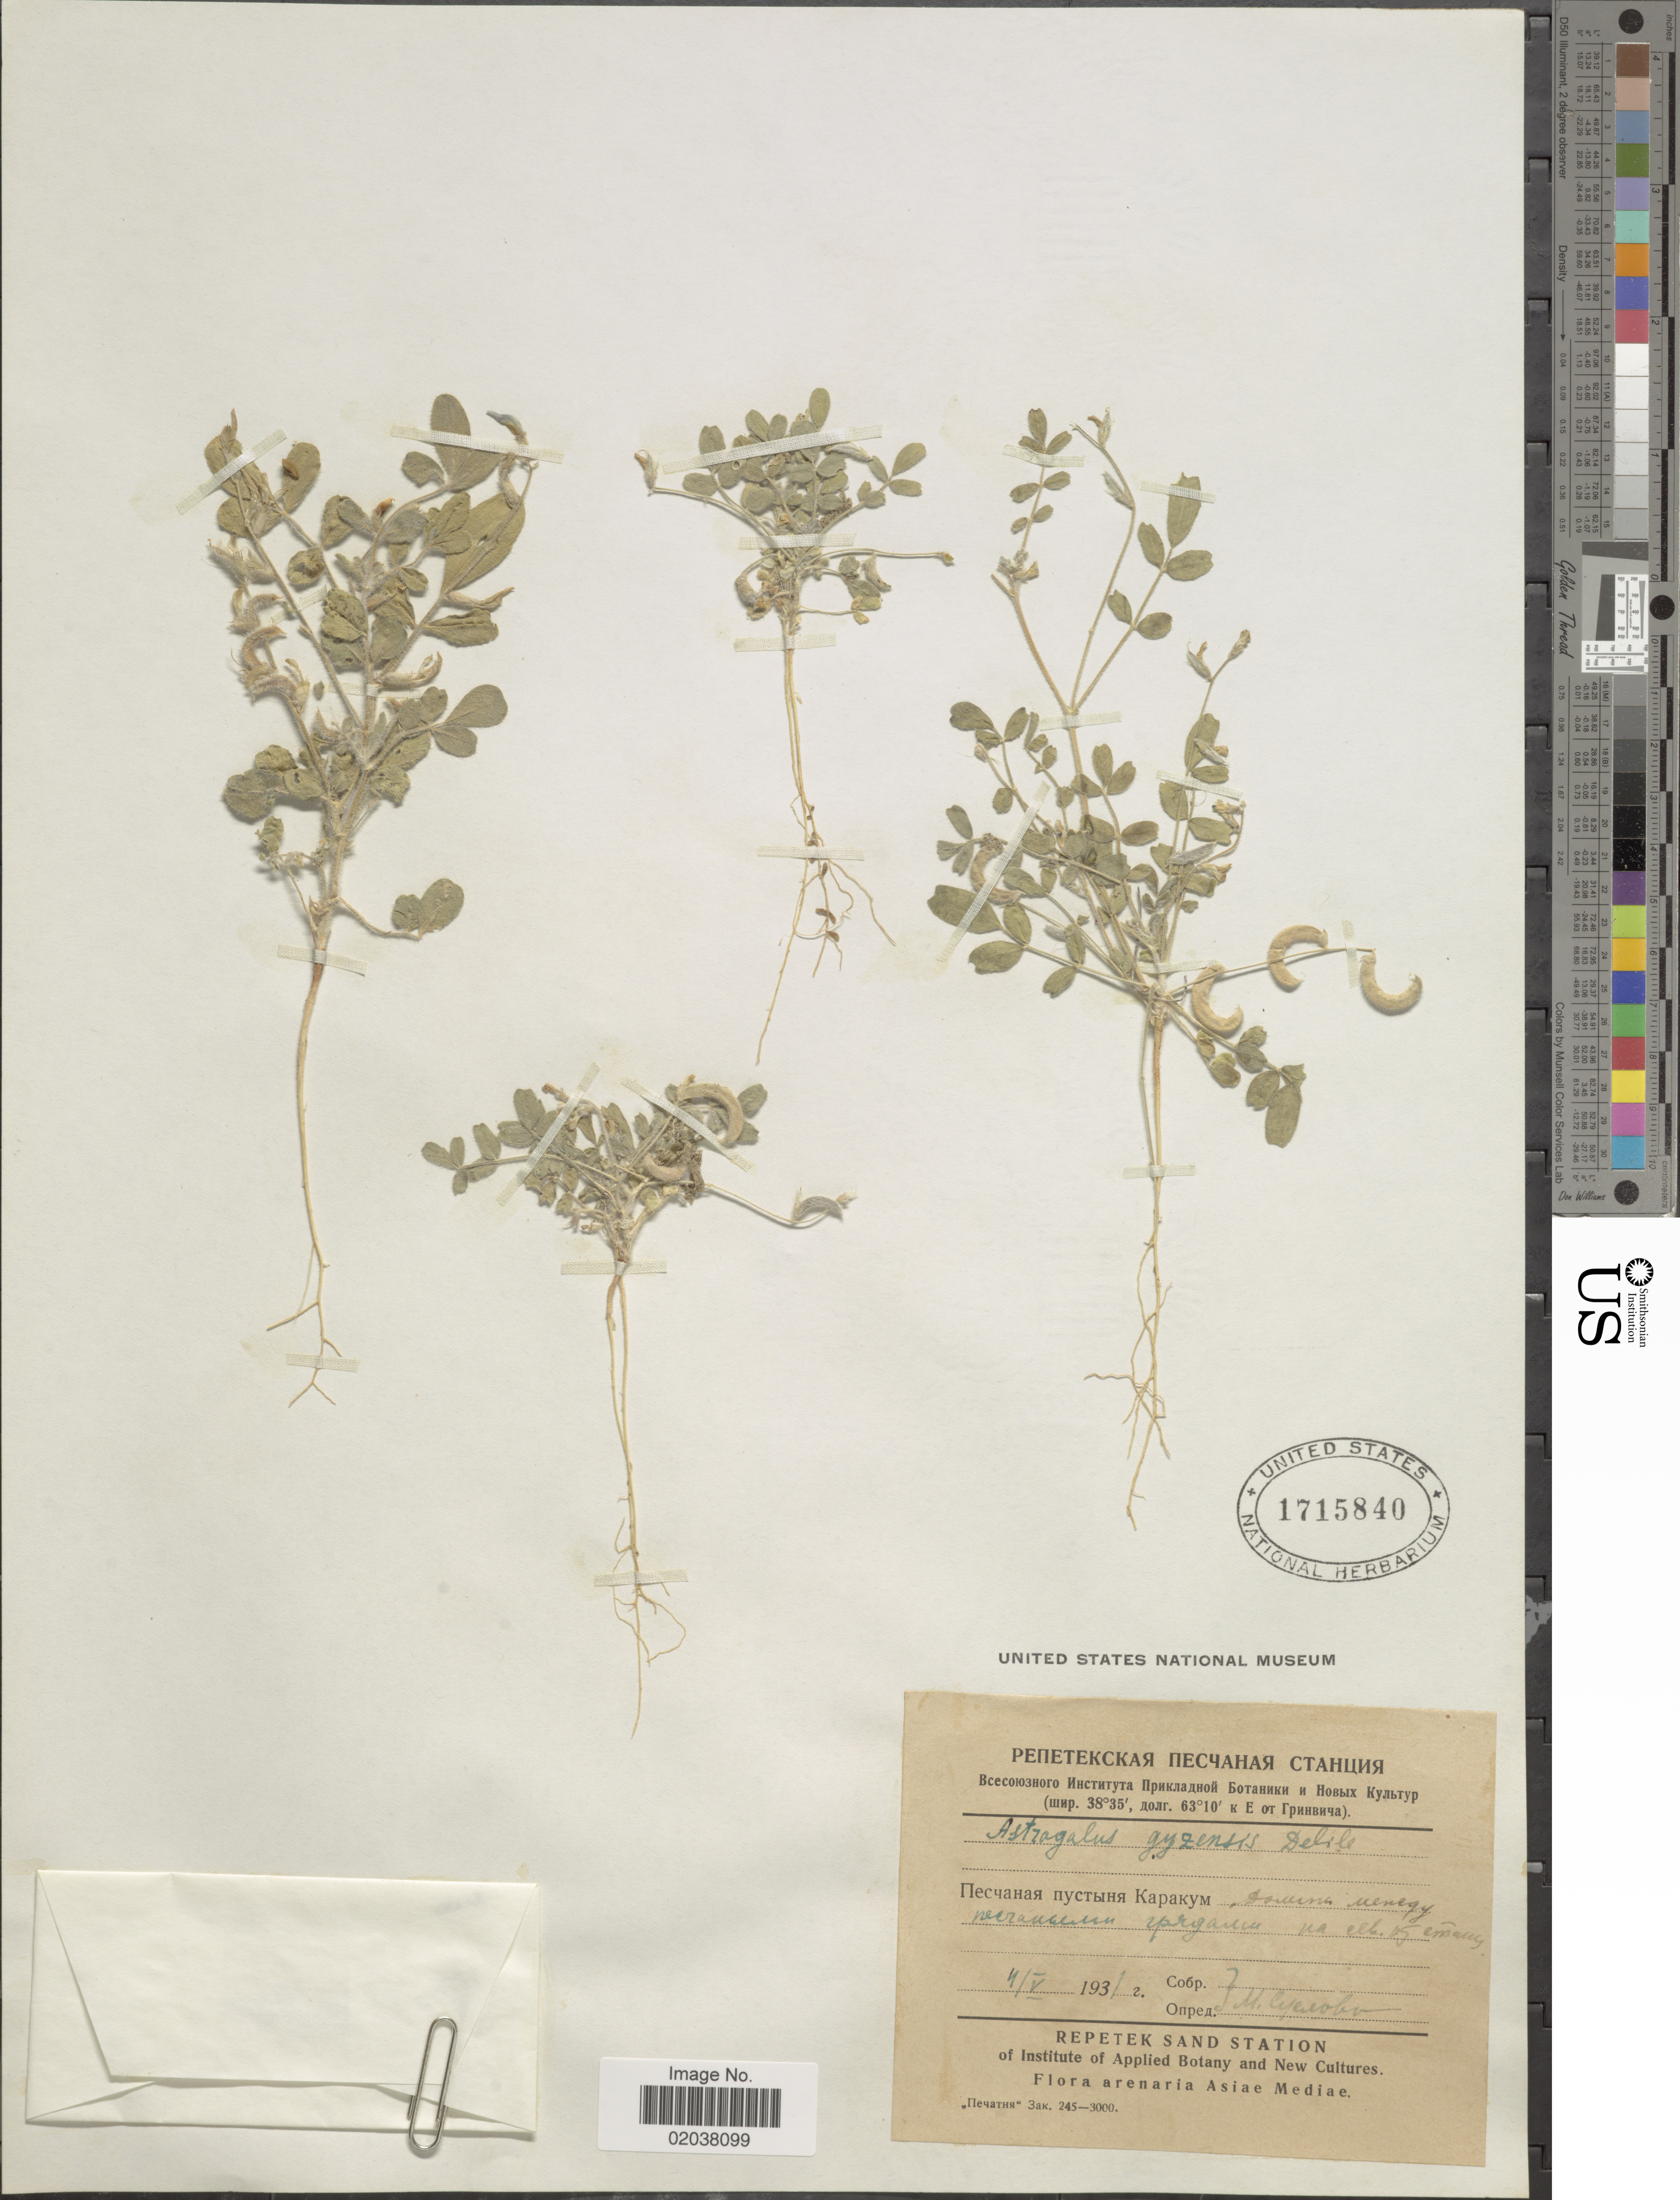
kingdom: Plantae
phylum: Tracheophyta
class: Magnoliopsida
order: Fabales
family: Fabaceae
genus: Astragalus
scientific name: Astragalus gyzensis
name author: Delile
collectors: M. Suslova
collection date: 1931-05-04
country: Turkmenistan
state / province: Lebap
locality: Karakum Desert. Valley between sand dunes north of Repetek Station.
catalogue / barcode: US 1715840